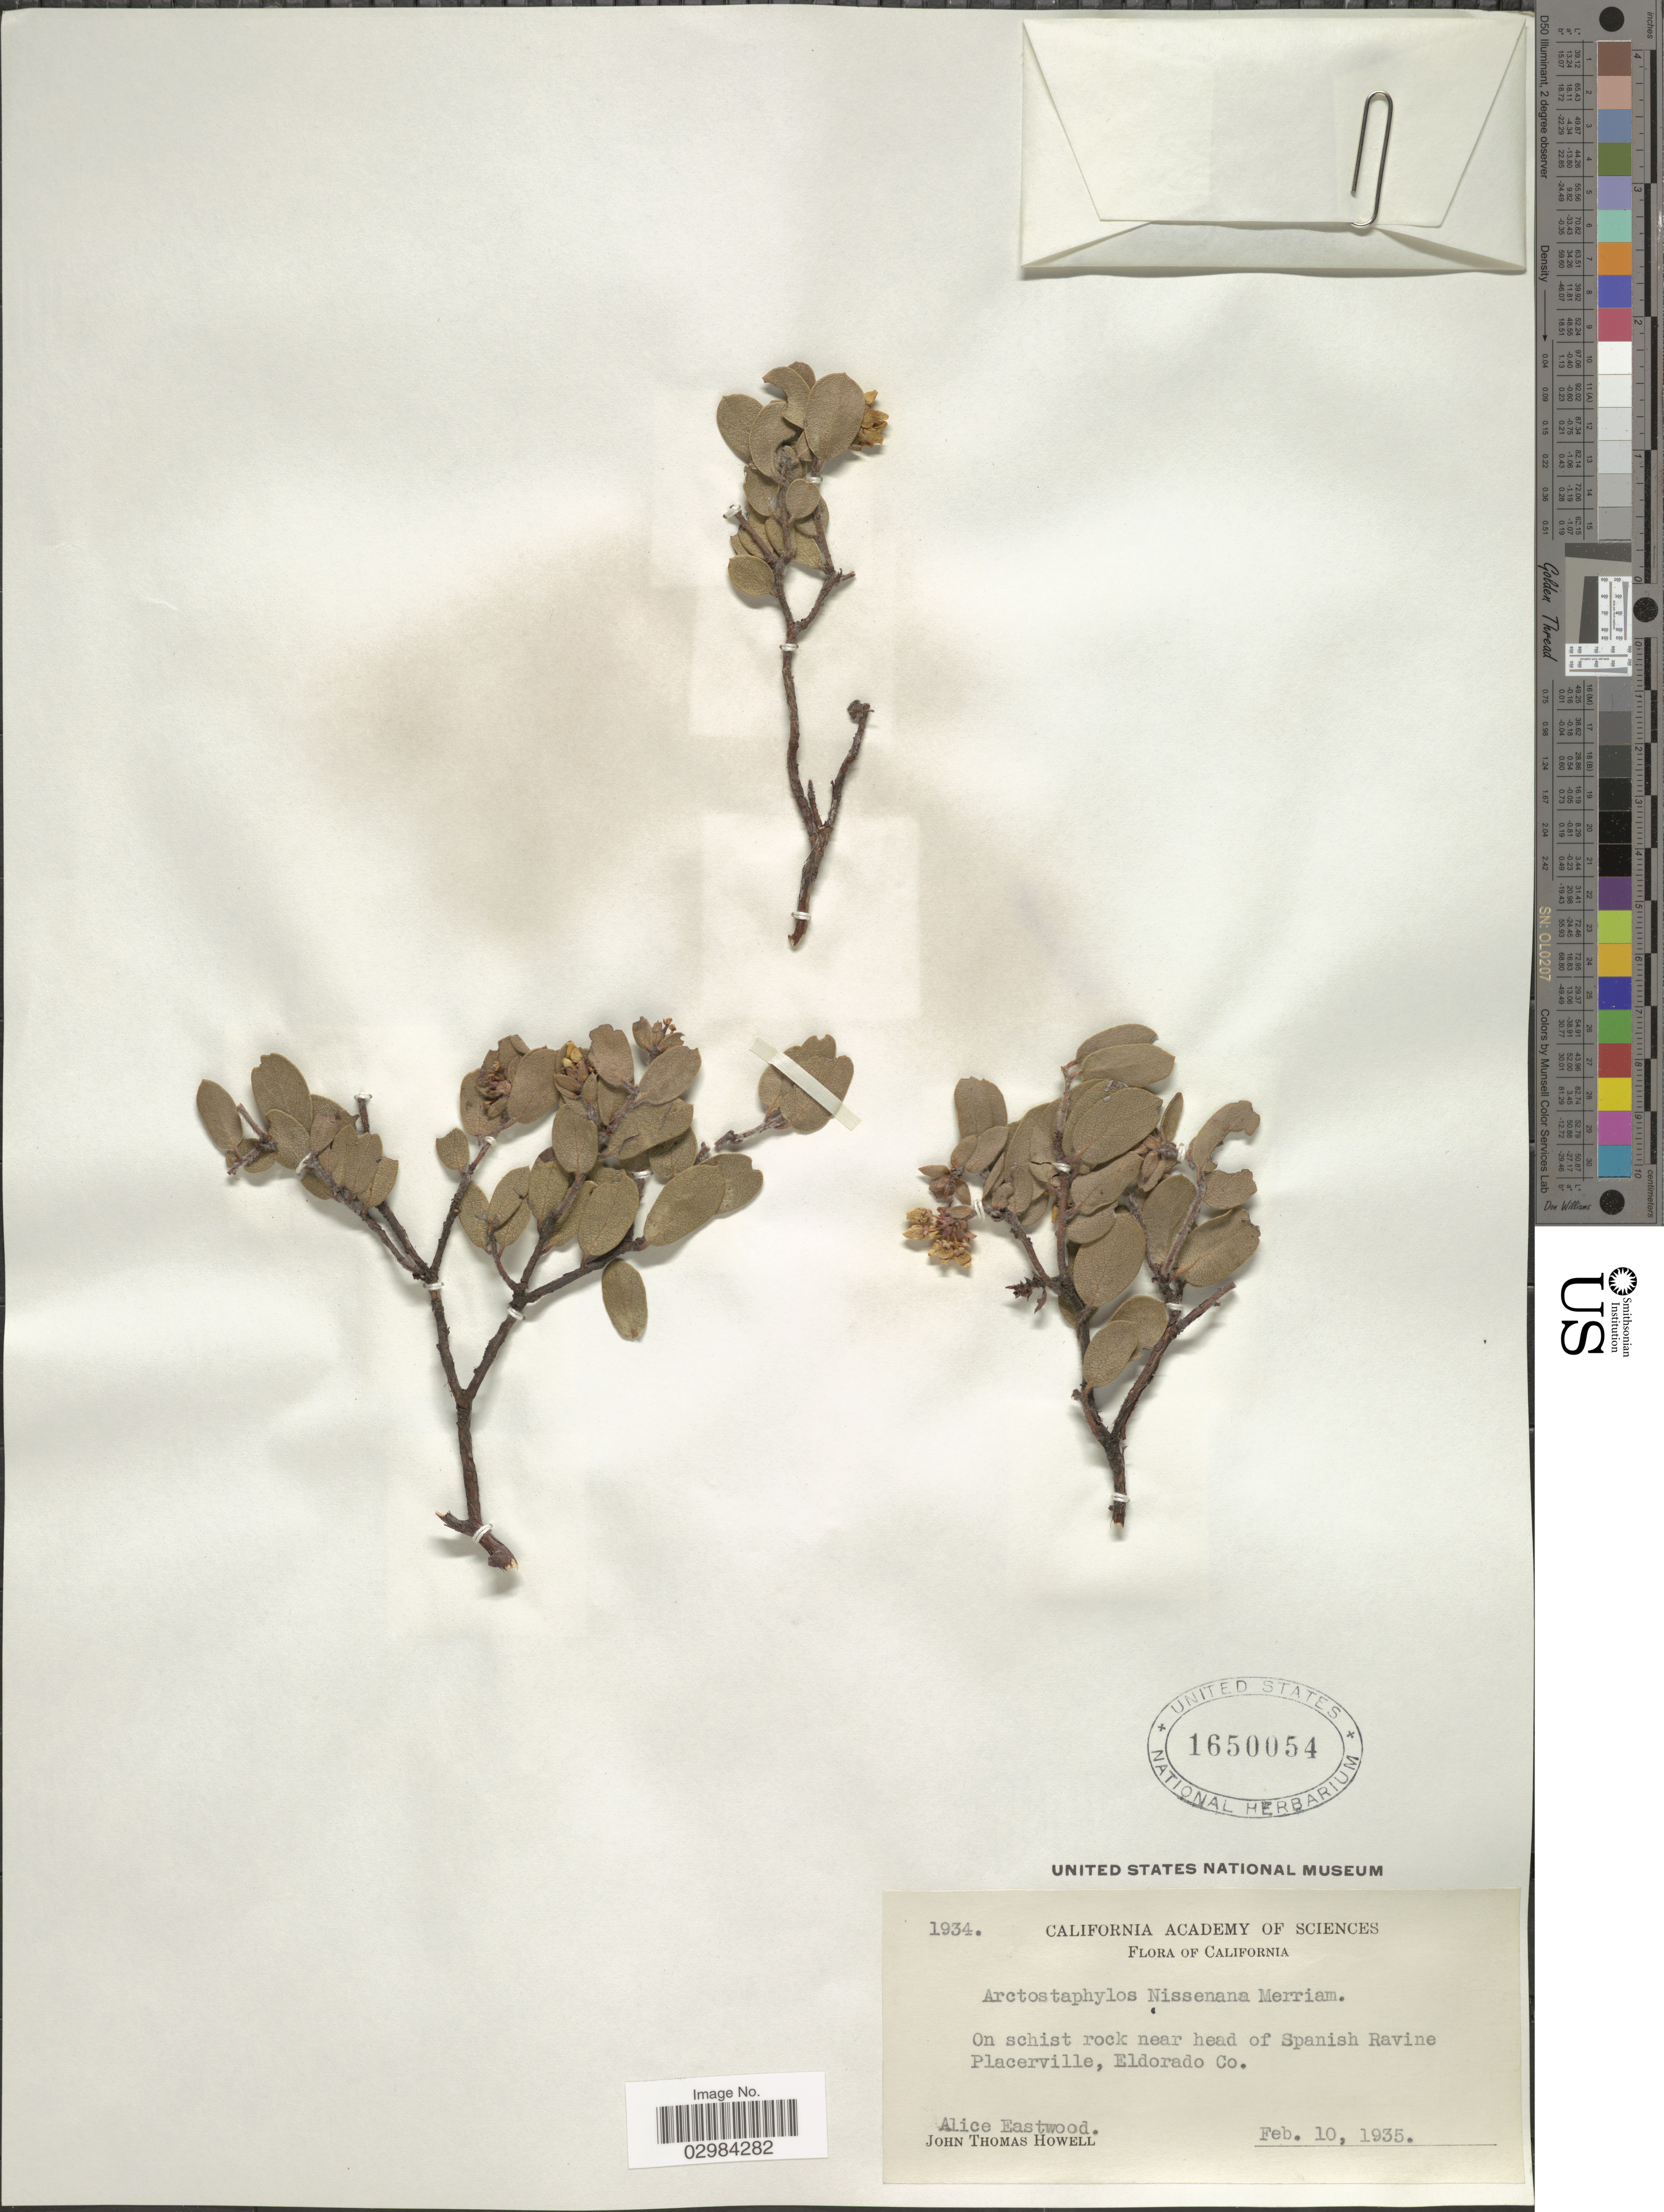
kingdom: Plantae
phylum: Tracheophyta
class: Magnoliopsida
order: Ericales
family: Ericaceae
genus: Arctostaphylos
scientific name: Arctostaphylos nissenana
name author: Merriam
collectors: A. Eastwood & J. T. Howell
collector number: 1934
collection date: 1935-02-10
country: United States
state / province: California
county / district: El Dorado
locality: On schist rock near head of Spanish Ravine Placerville, Eldorado Co.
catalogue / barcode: US 1650054